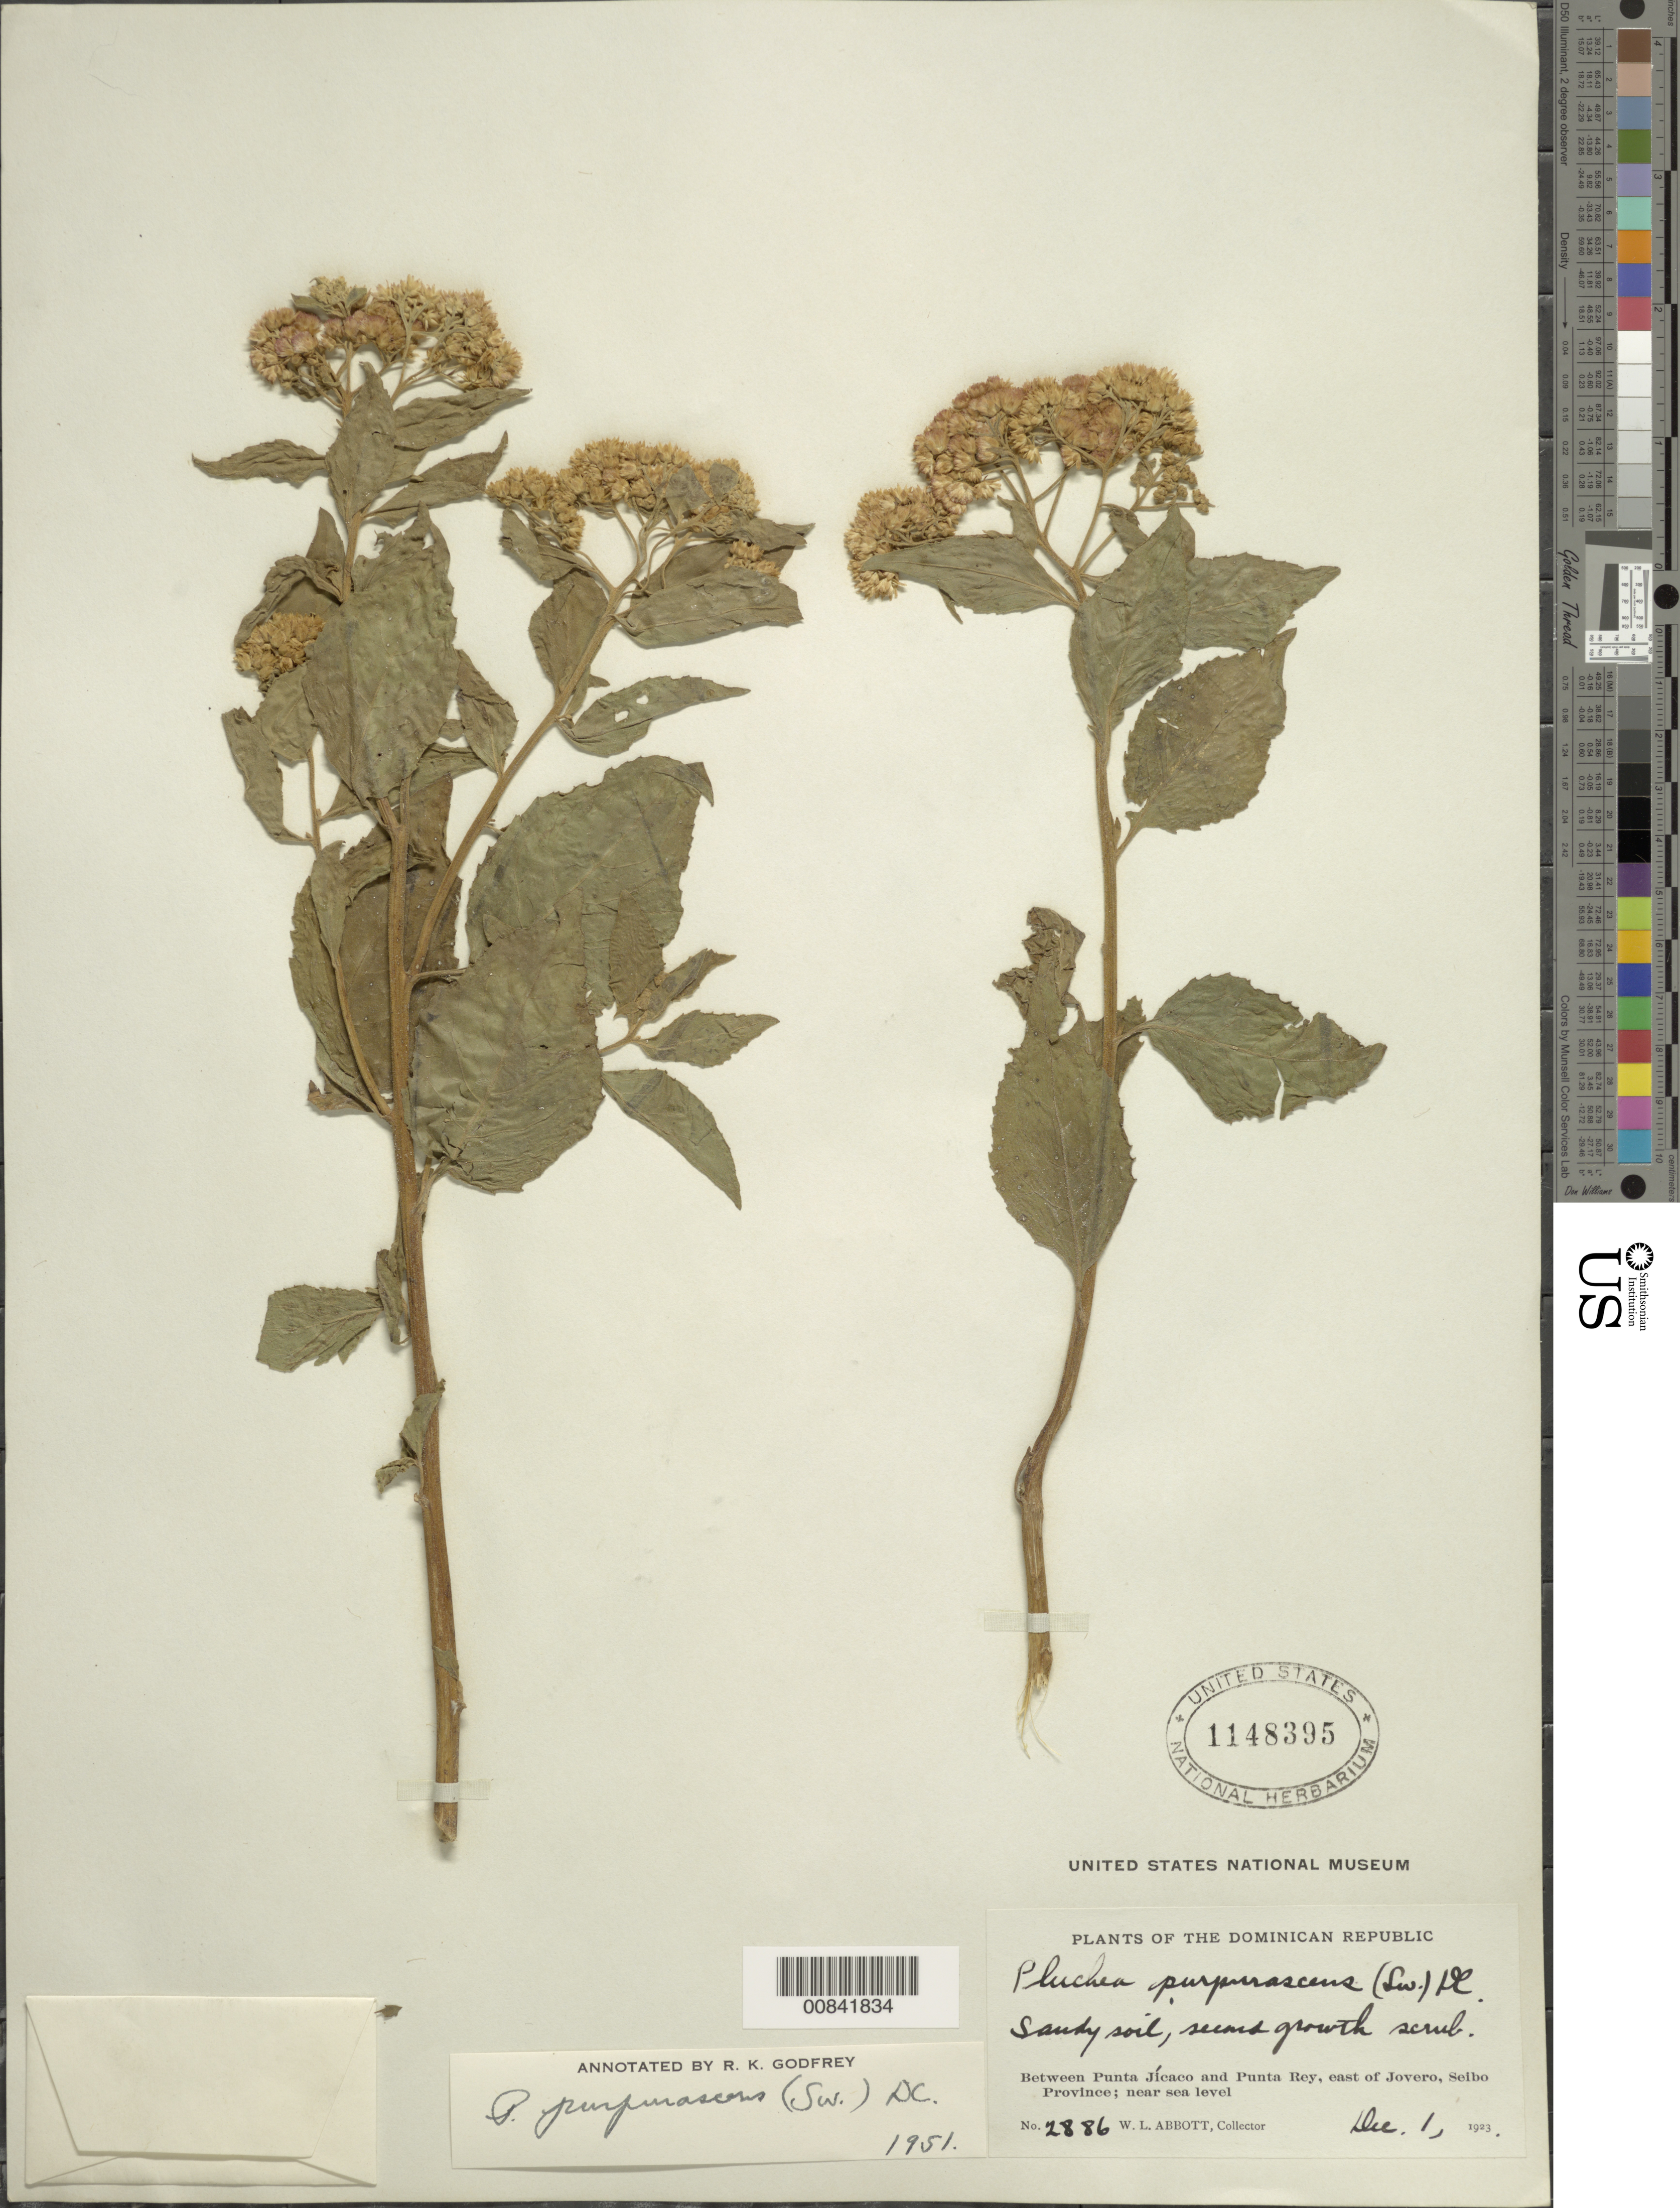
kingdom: Plantae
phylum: Tracheophyta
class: Magnoliopsida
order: Asterales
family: Asteraceae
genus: Pluchea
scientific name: Pluchea odorata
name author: (L.) Cass.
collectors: W. L. Abbott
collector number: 2886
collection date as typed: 01 Dec 1923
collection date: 1923-12-01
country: Dominican Republic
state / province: El Seibo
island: Hispaniola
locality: Between Punta Jícaco and Punta Rey, E of Jovero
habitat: Sandy soil, second growth scrub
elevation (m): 0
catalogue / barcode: US 1148395